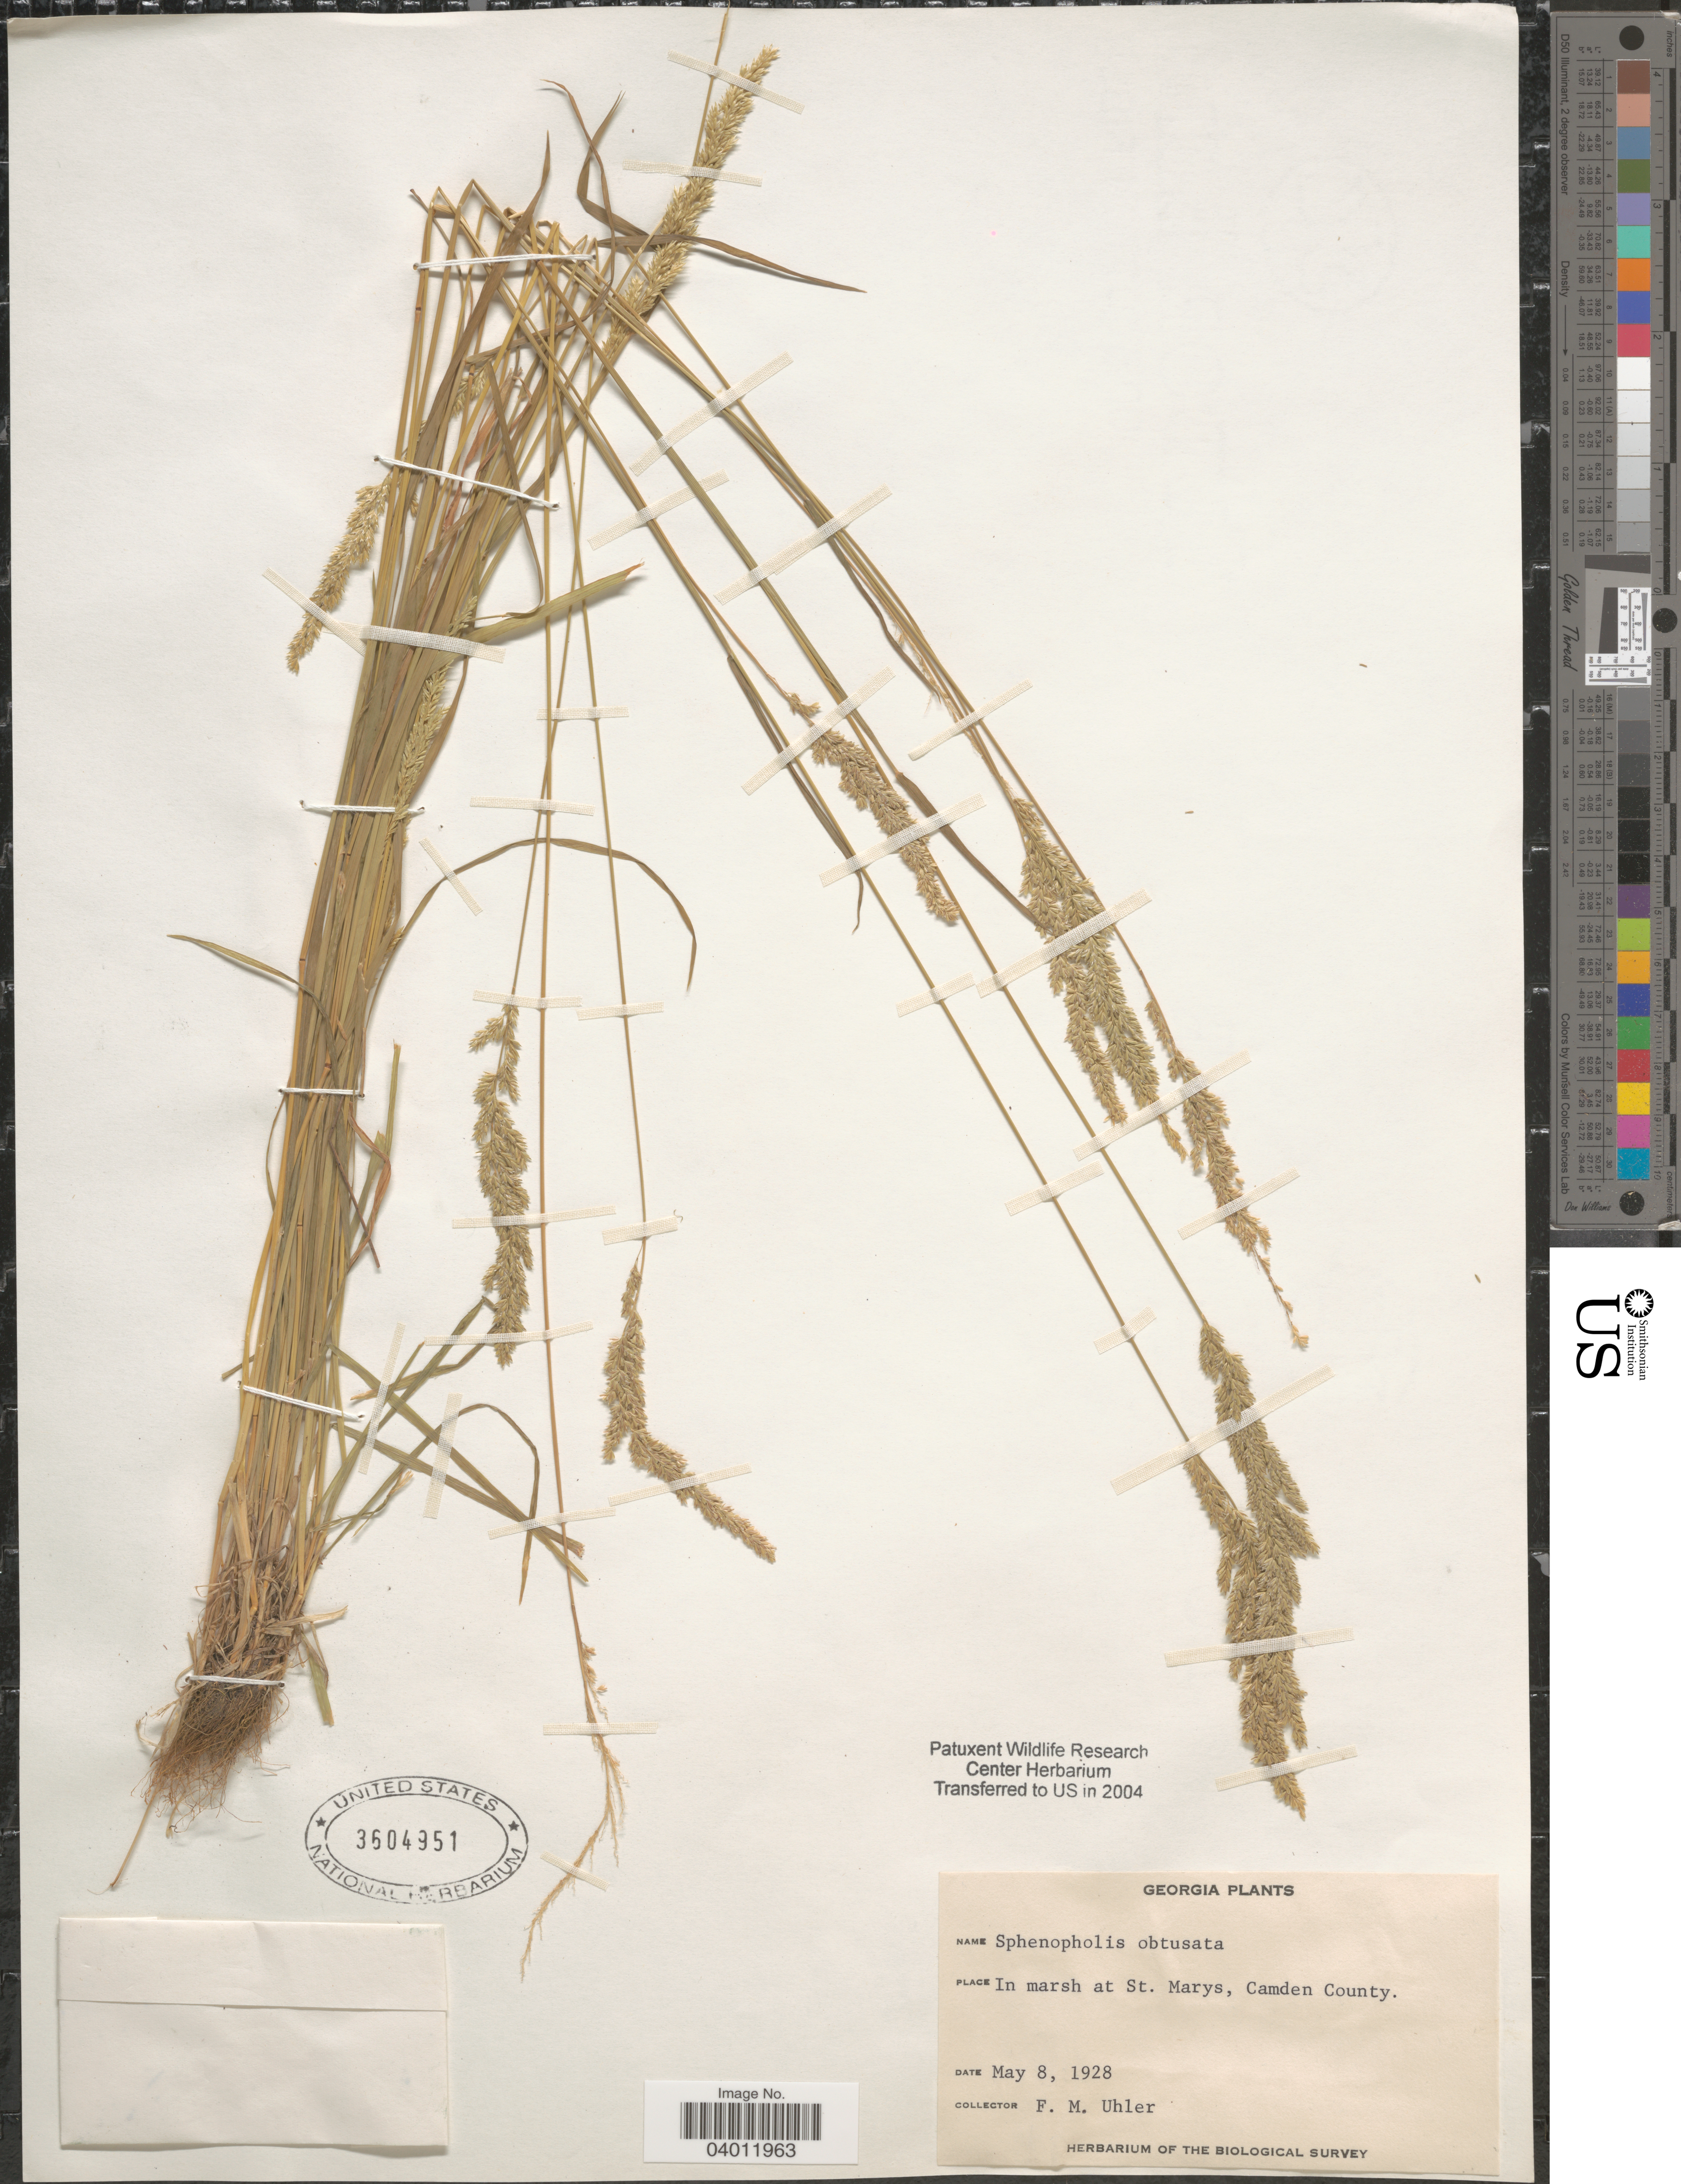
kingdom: Plantae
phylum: Tracheophyta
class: Liliopsida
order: Poales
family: Poaceae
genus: Sphenopholis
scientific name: Sphenopholis obtusata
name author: (Michx.) Scribn.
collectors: F. M. Uhler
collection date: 1928-05-08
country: United States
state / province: Georgia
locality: In marsh at St. Marys, Camden County.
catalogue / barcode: US 3604951